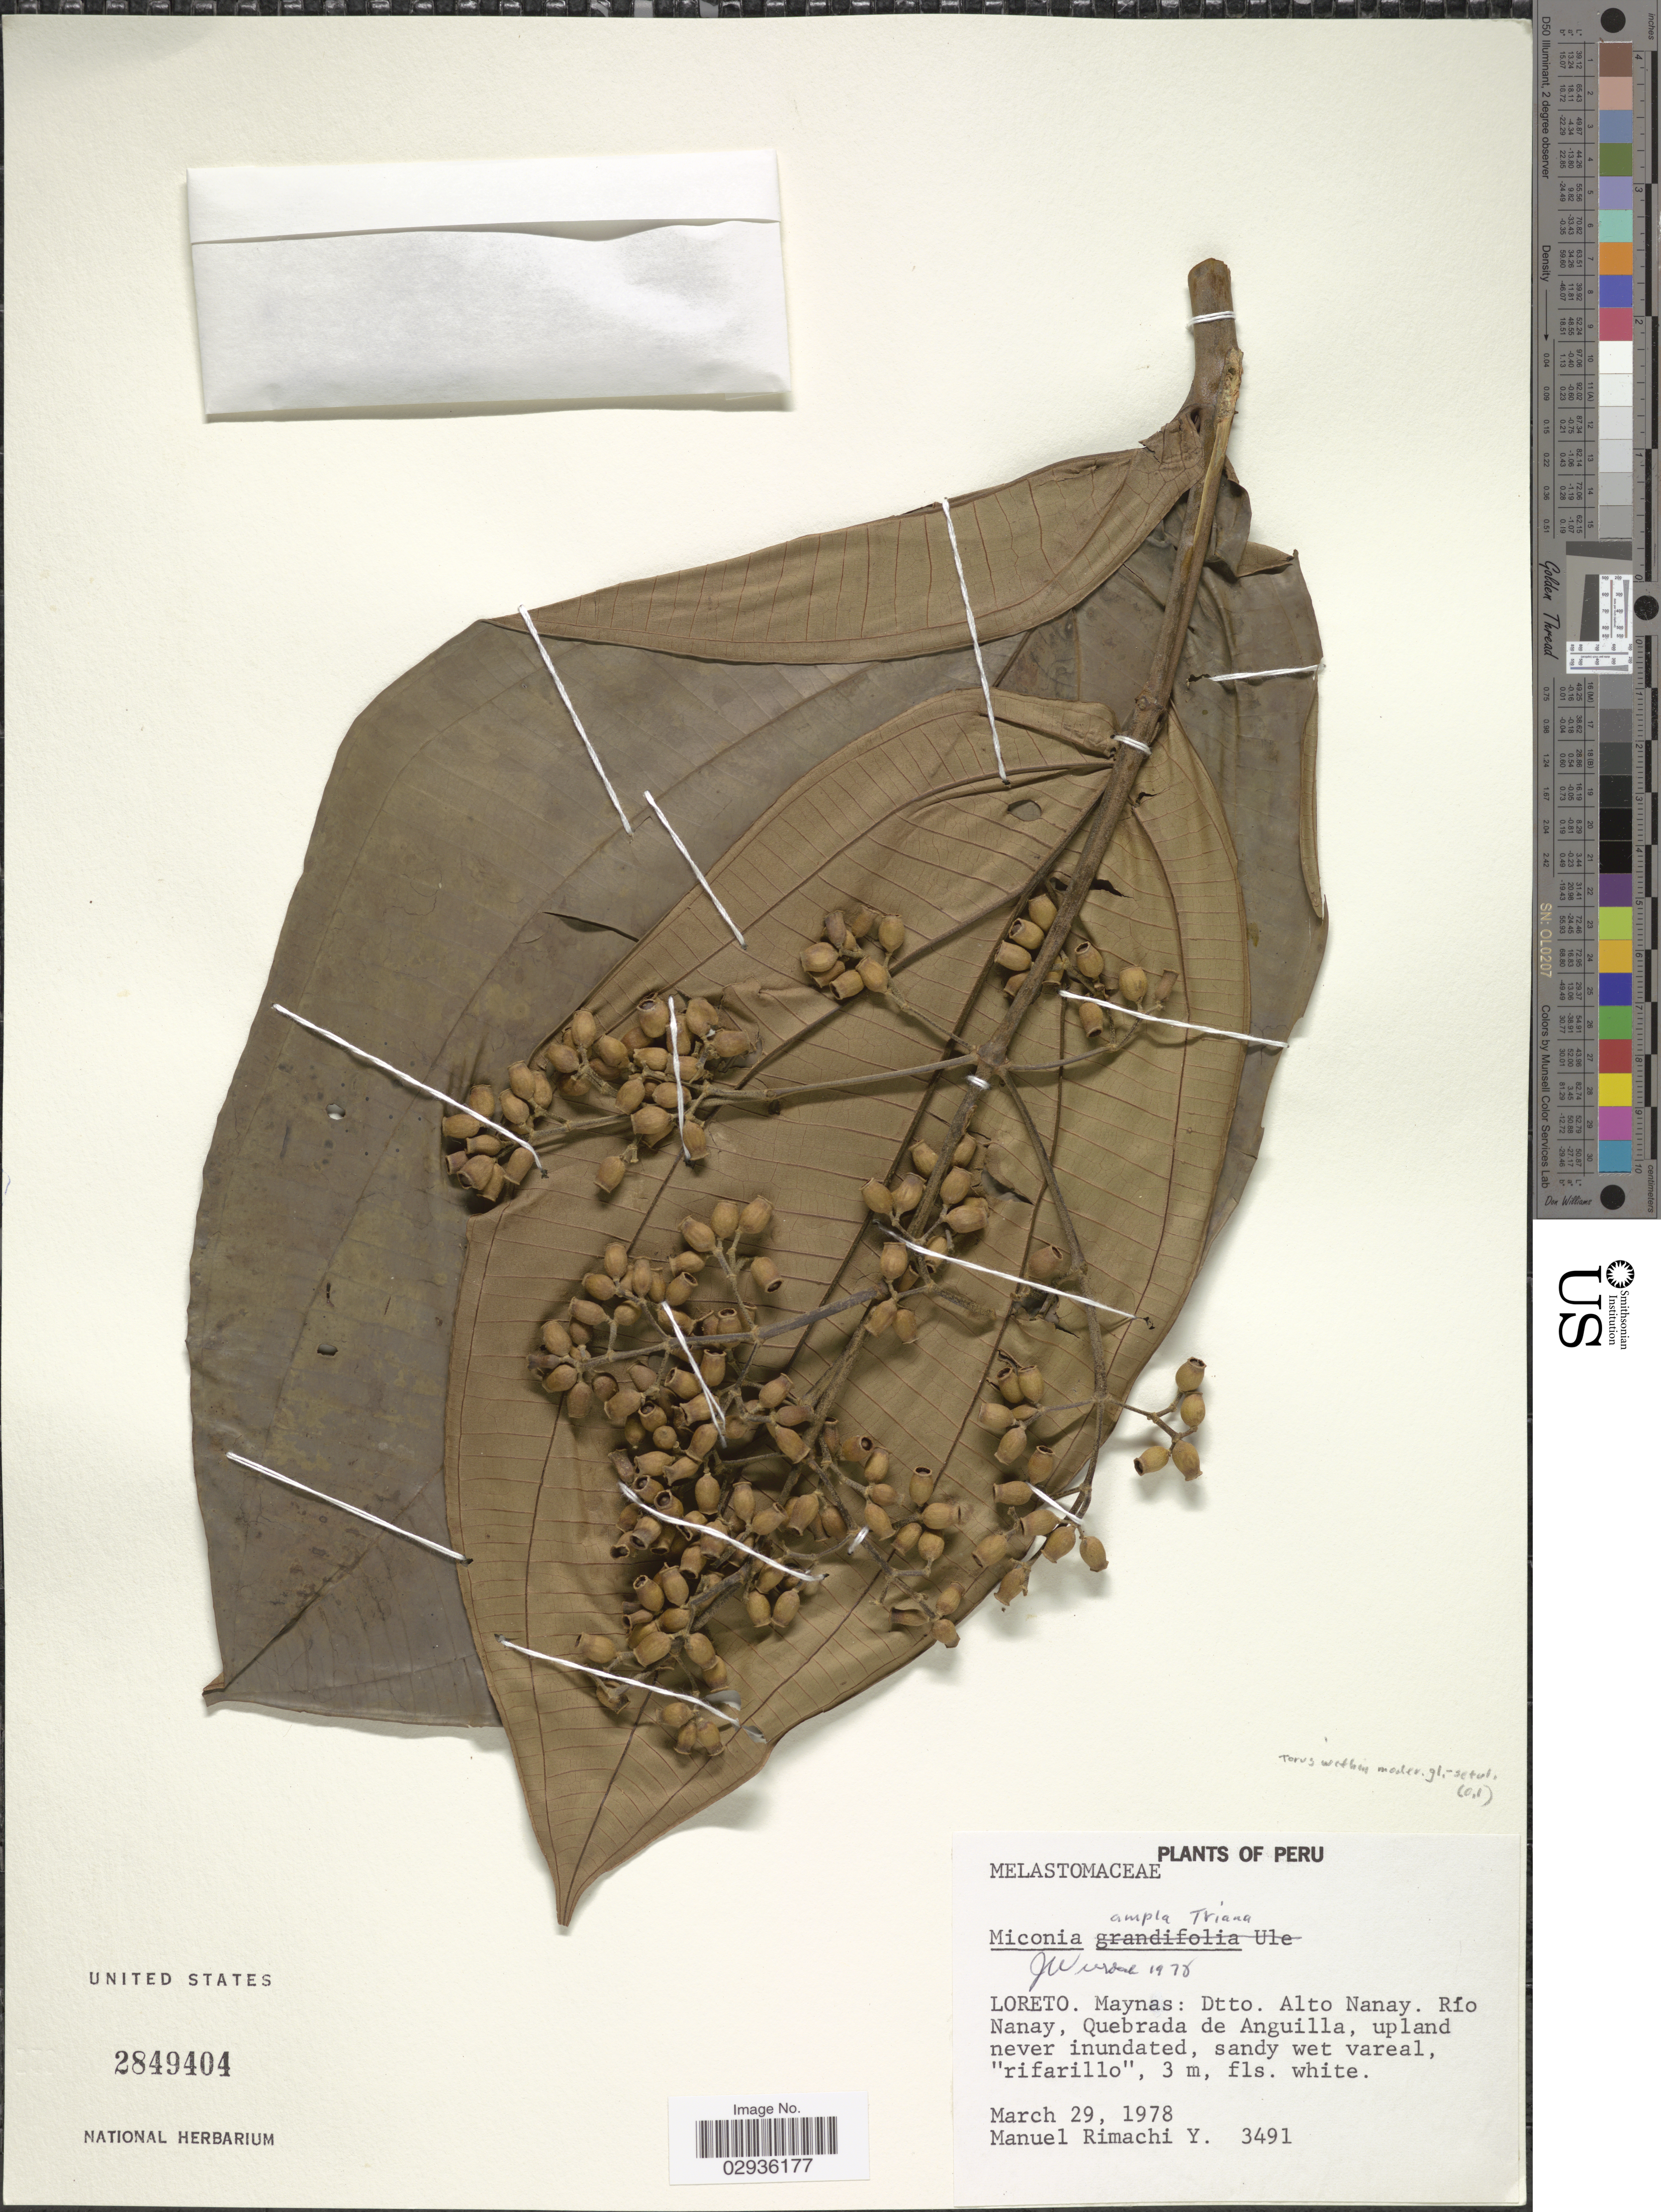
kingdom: Plantae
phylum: Tracheophyta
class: Magnoliopsida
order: Myrtales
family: Melastomataceae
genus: Miconia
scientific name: Miconia ampla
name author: Triana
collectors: M. Rimachi Y.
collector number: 3491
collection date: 1978-03-29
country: Peru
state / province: Loreto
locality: Maynas: Dtto. Alto Nanay, Río Nanay, Quebrada de Anguilla.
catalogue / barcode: US 2849404